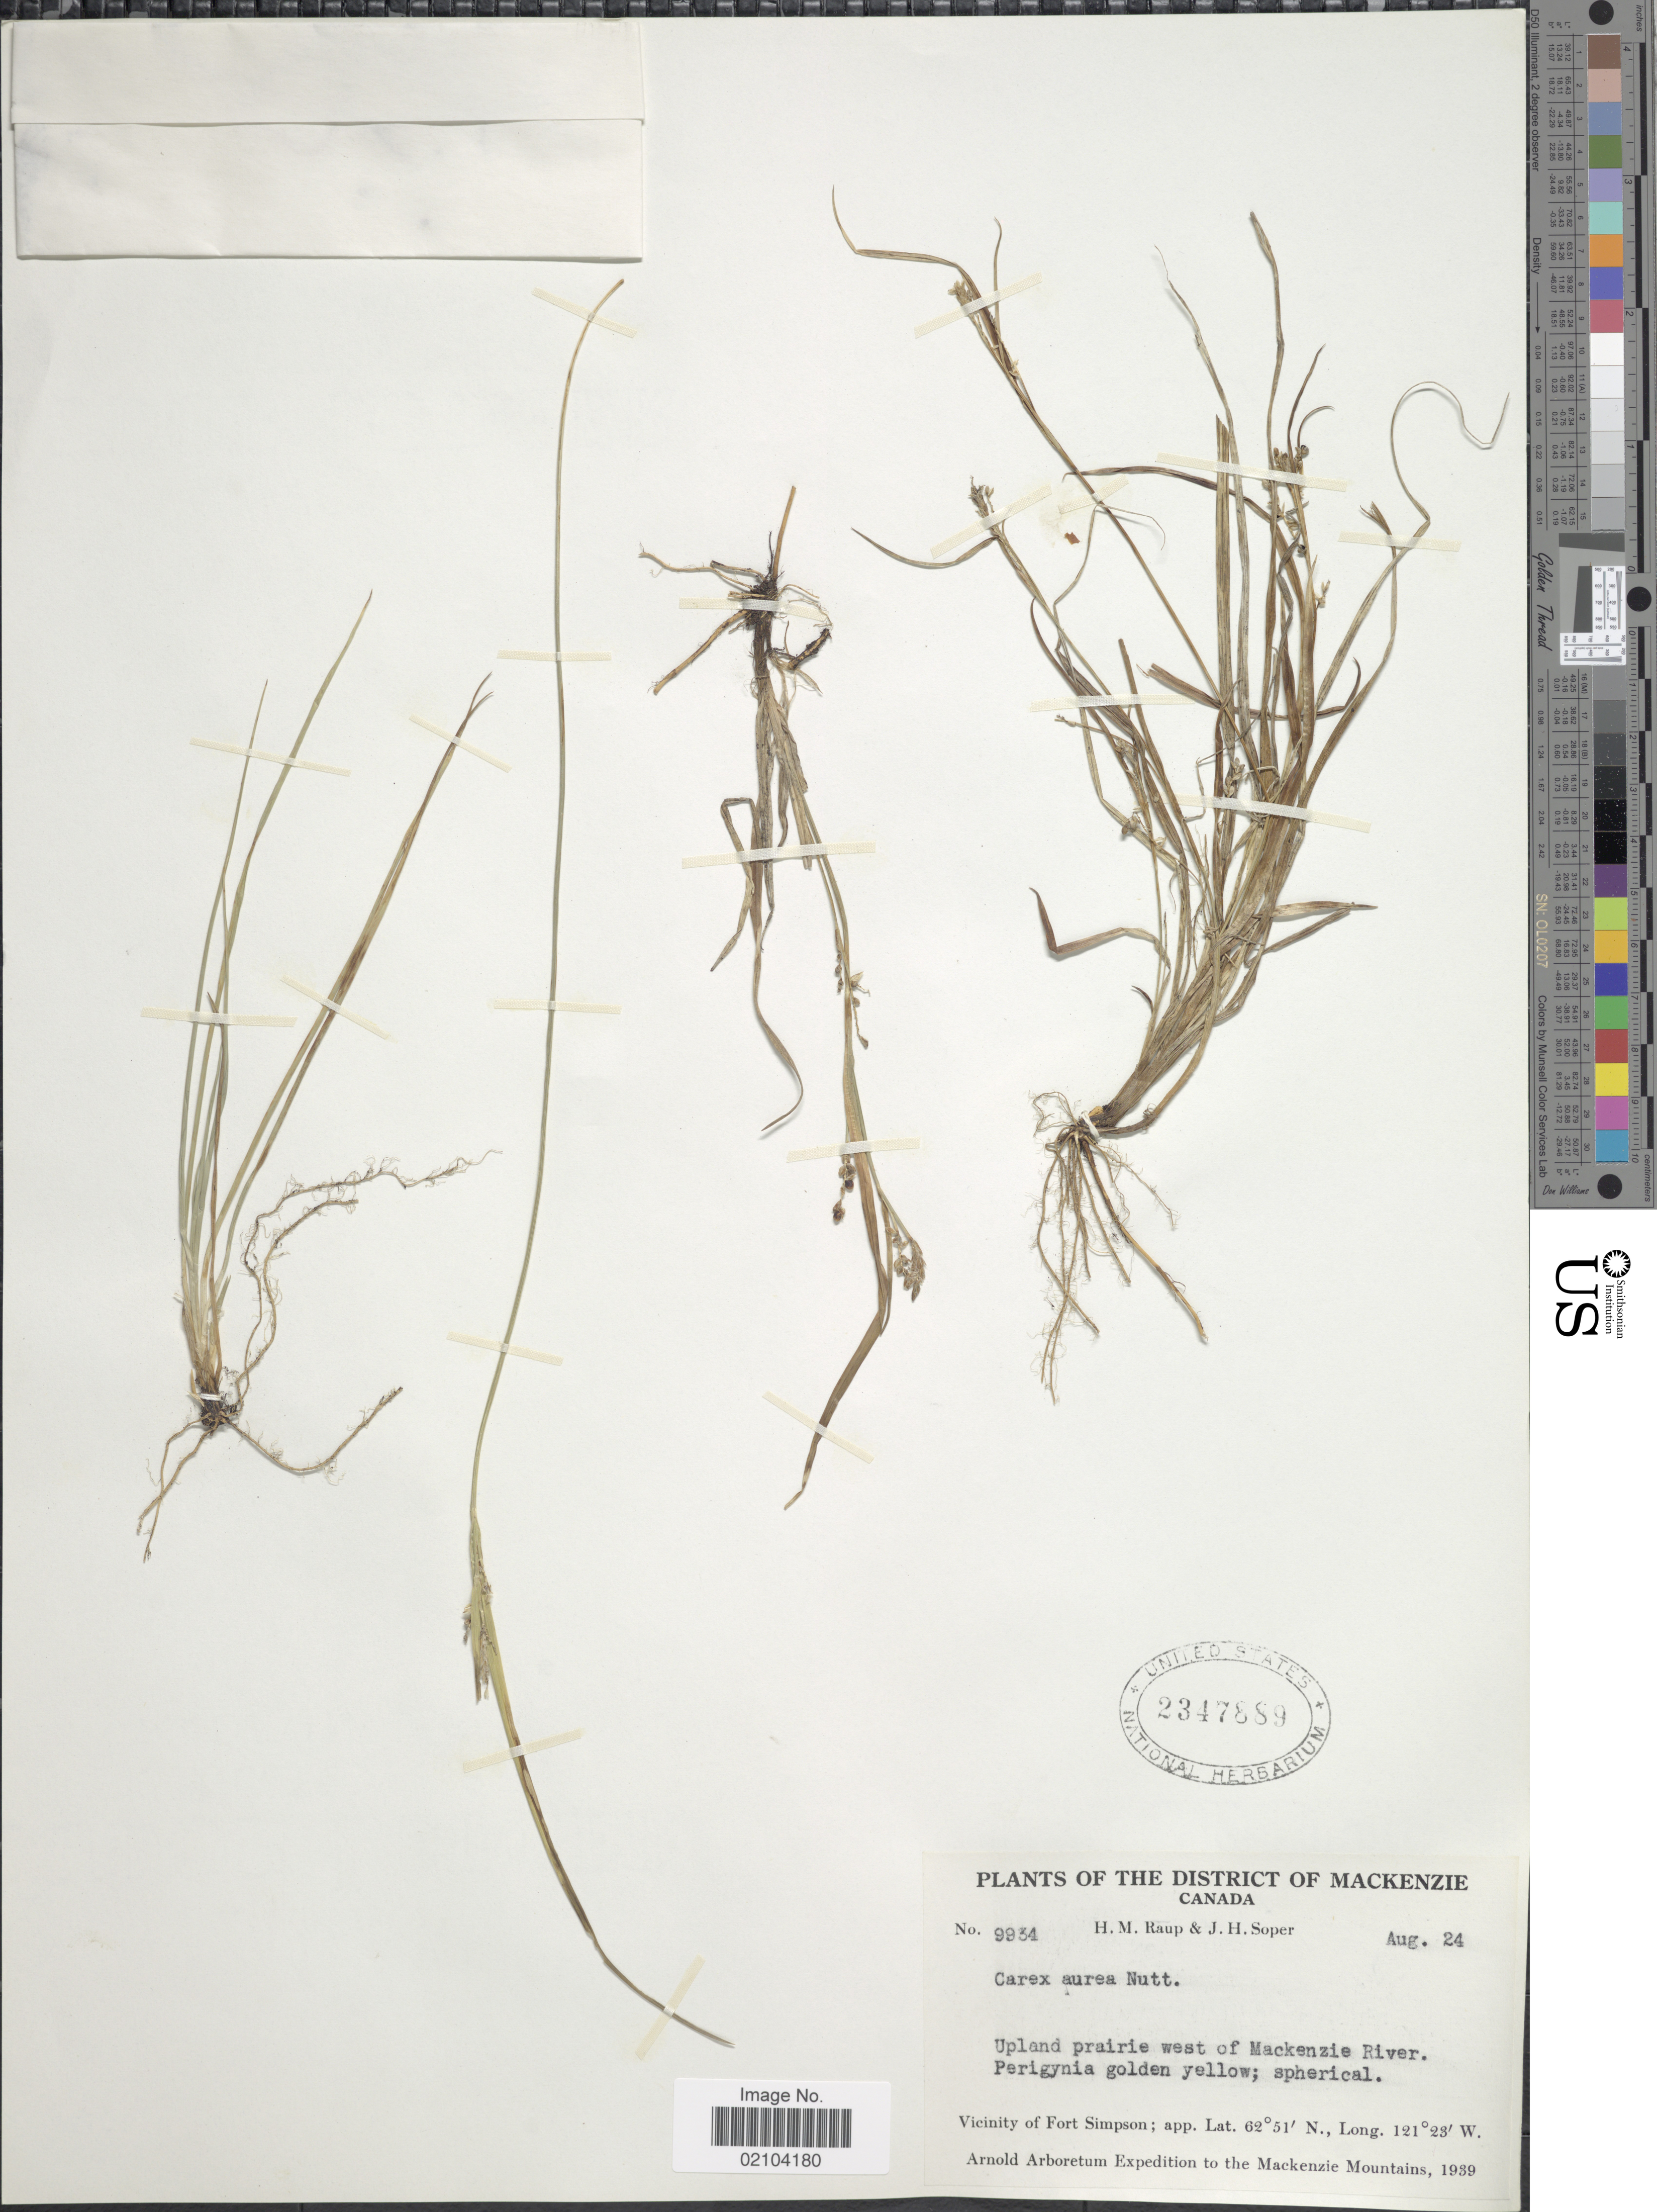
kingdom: Plantae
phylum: Tracheophyta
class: Liliopsida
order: Poales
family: Cyperaceae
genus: Carex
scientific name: Carex aurea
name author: Nutt.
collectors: H. Raup & J. H. Soper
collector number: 9934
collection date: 1939-08-24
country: Canada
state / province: British Columbia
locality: District of Mackenzie. Upland prairie west of Mackenzie River, Vicinity of Fort Simpson. Mackenzie Mountains.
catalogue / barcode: US 2347889